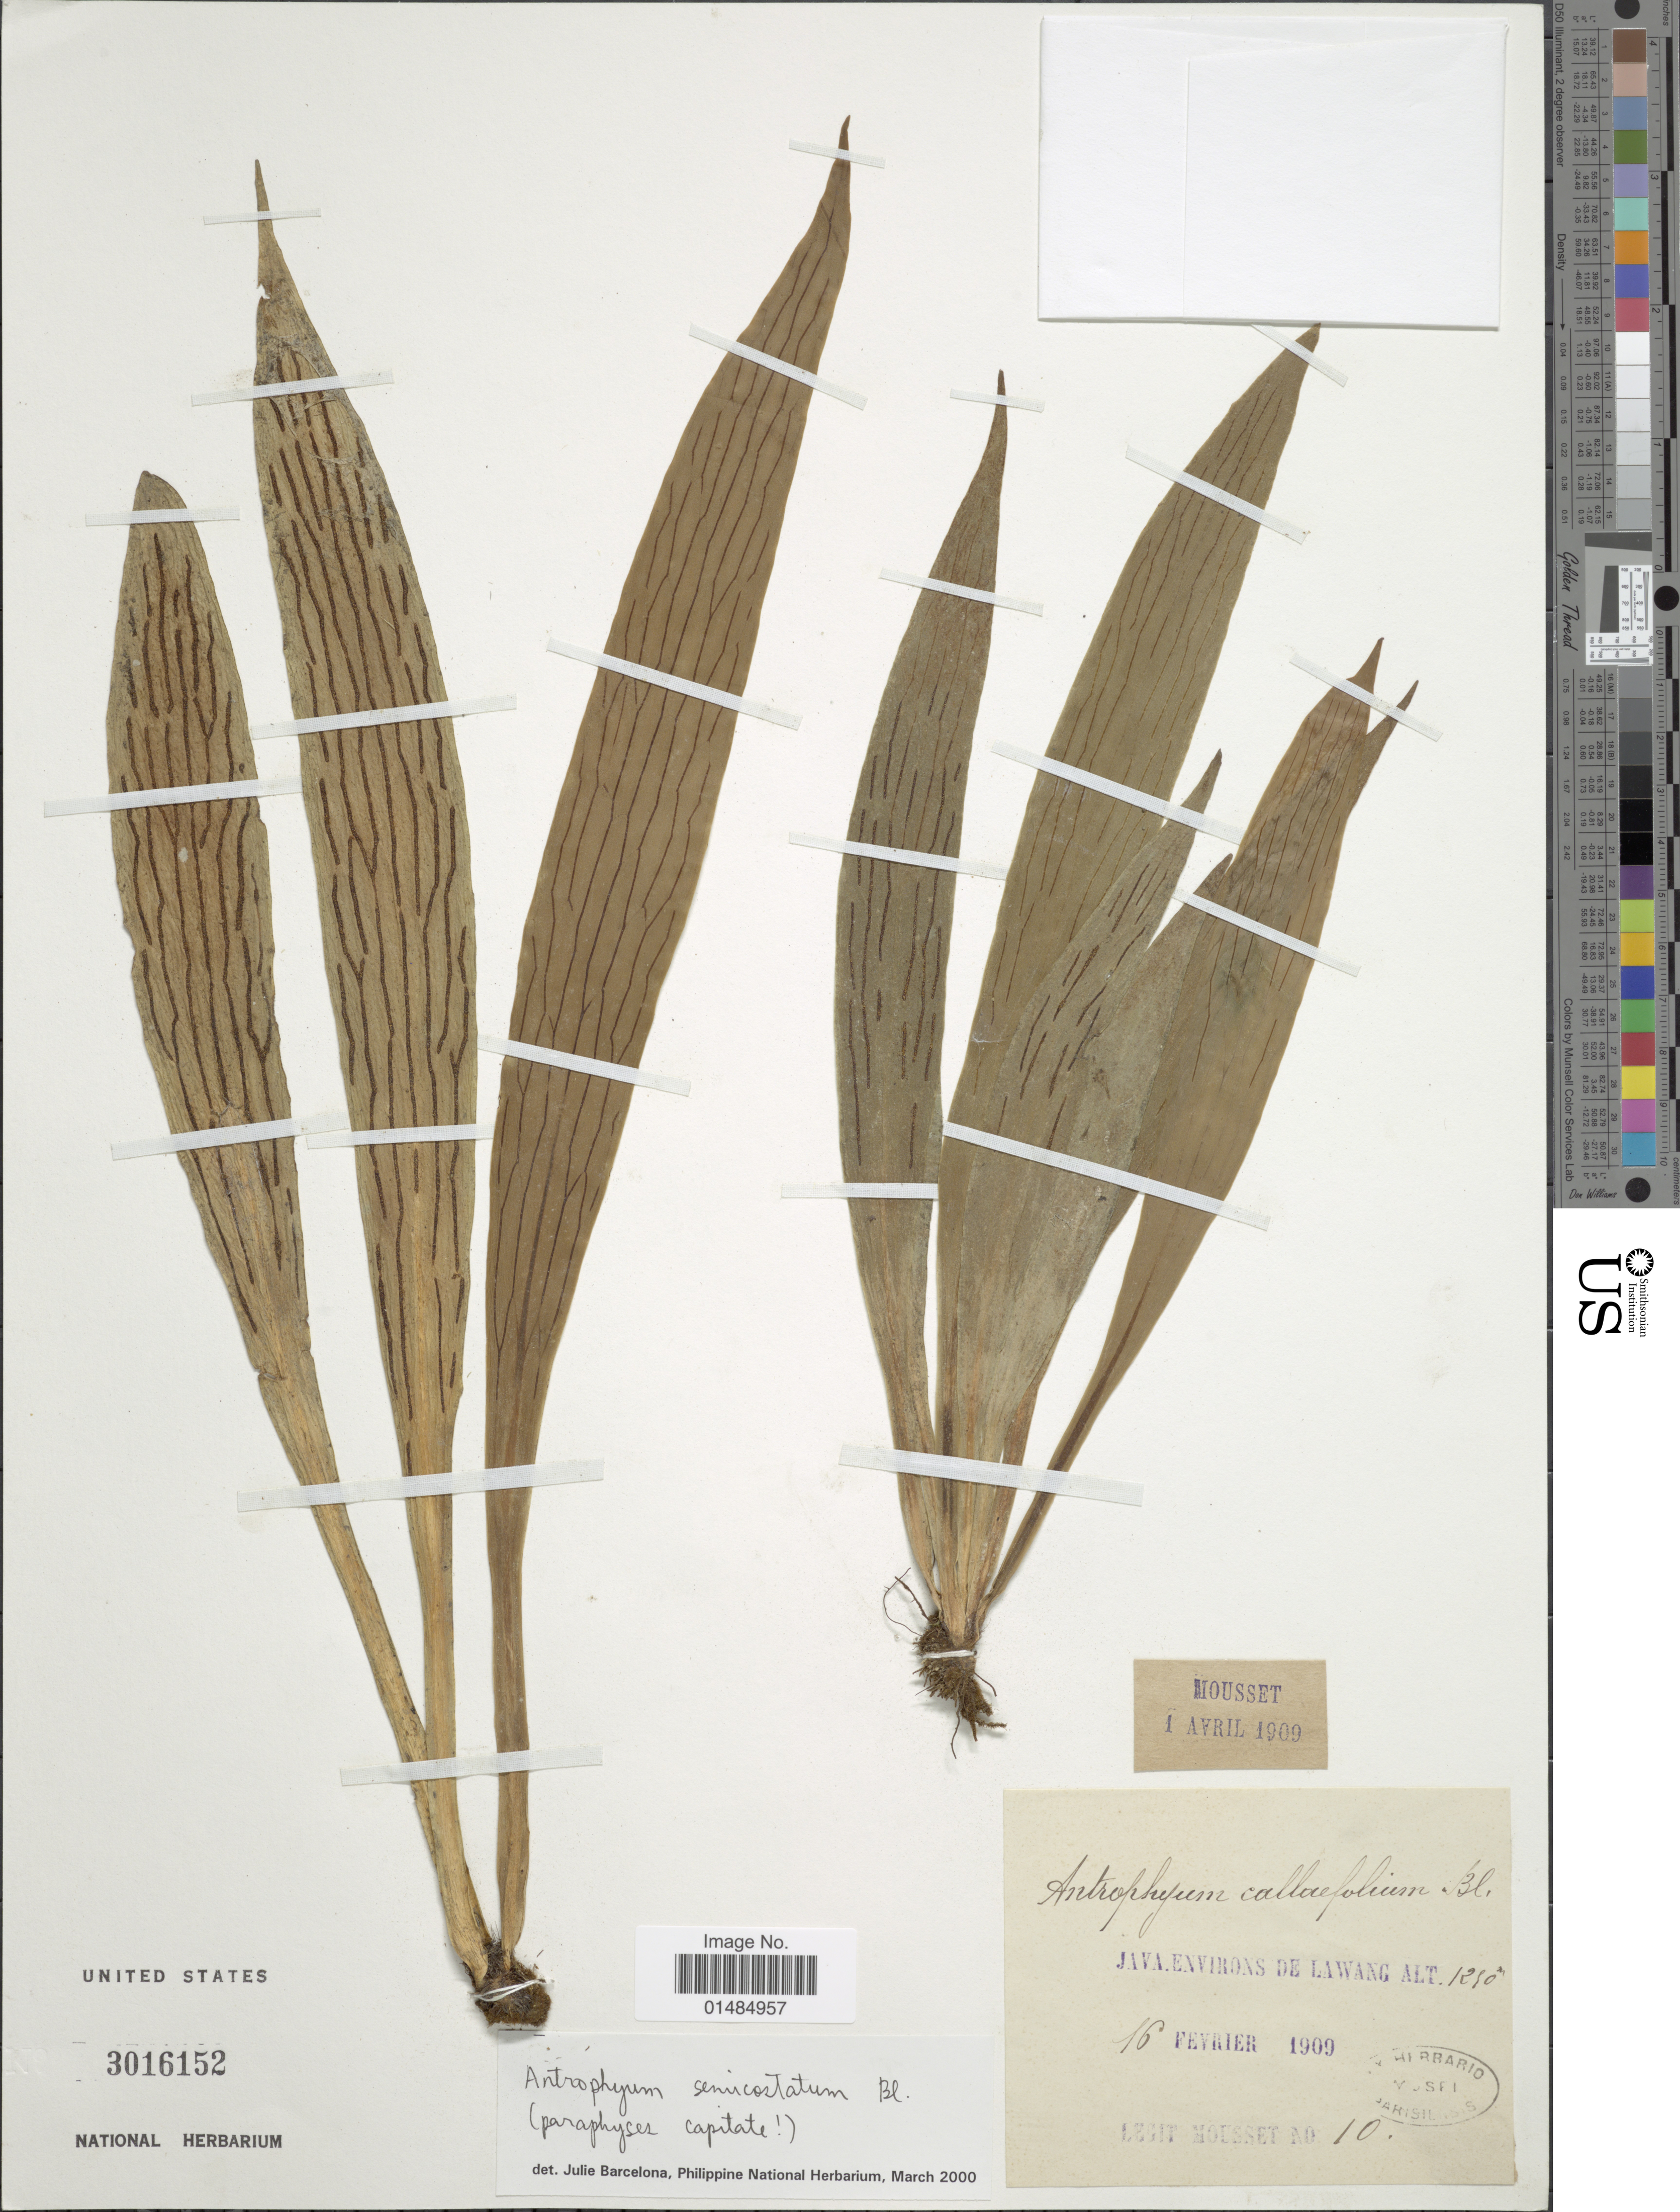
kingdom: Plantae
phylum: Tracheophyta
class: Polypodiopsida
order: Polypodiales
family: Pteridaceae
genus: Antrophyum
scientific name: Antrophyum semicostatum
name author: Blume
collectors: Mousset, --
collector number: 10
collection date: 1909-02-16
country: Indonesia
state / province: Java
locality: Java. Environs de Lawang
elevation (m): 1250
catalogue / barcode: US 3016152